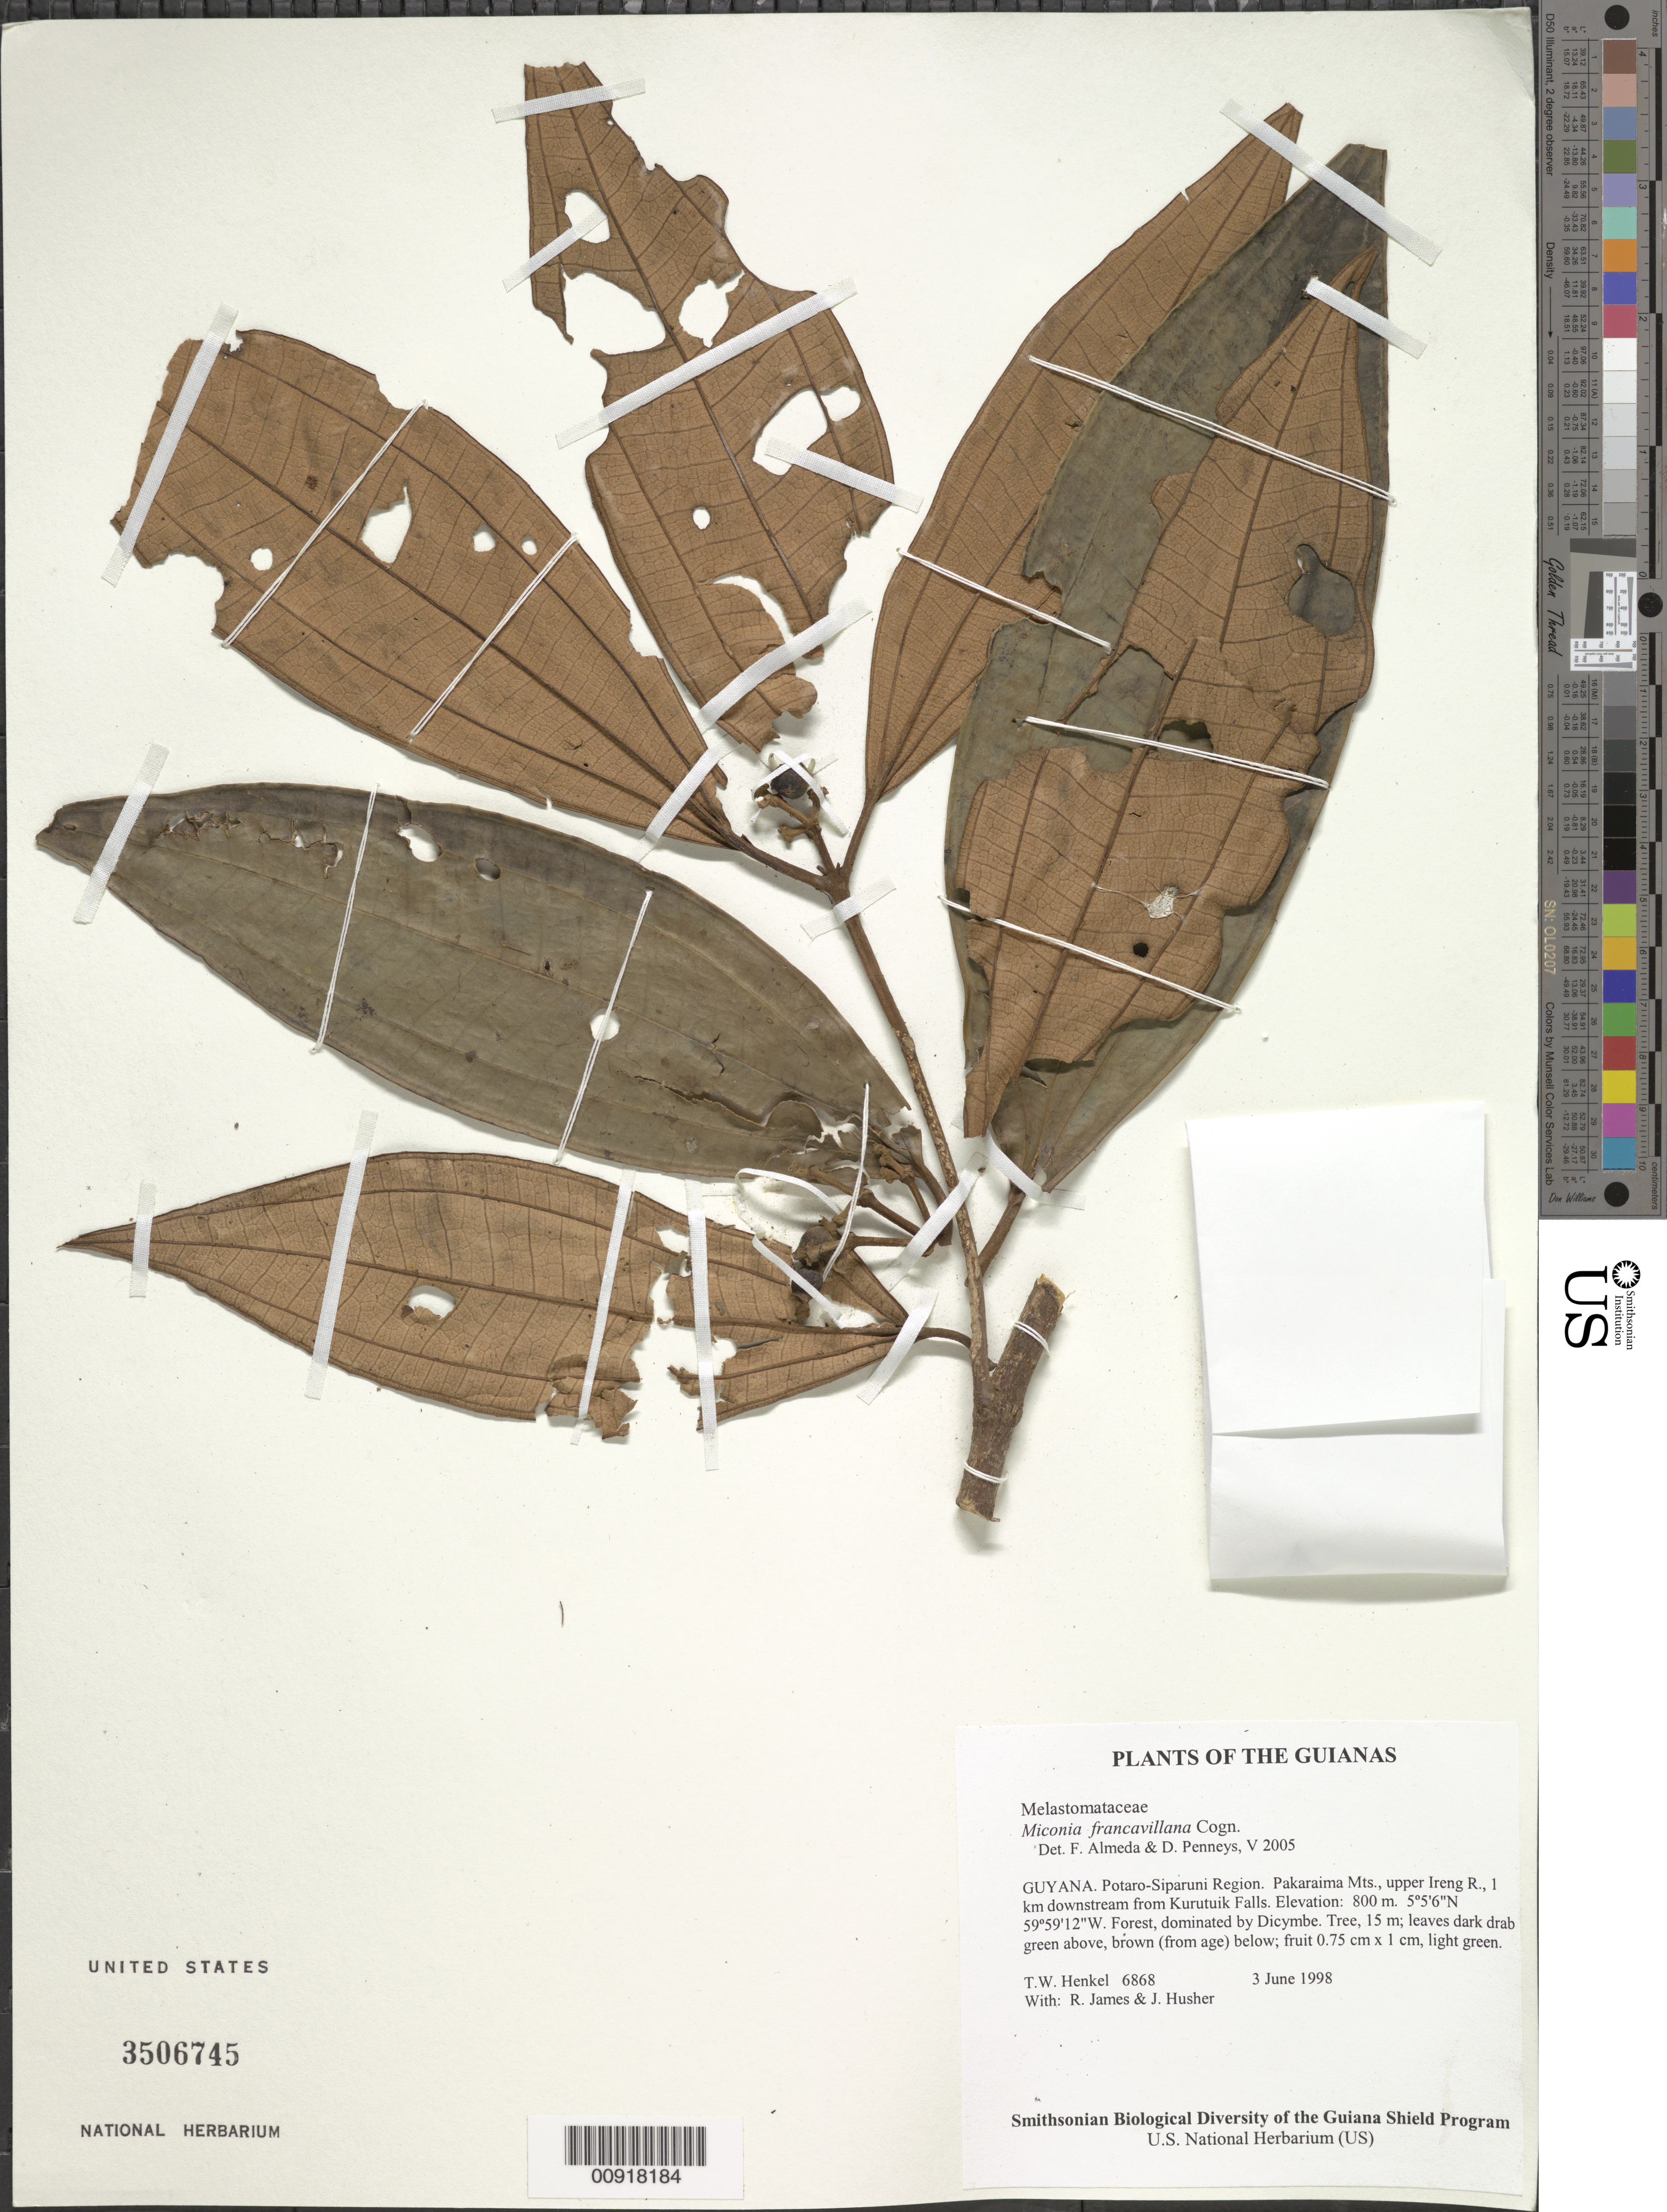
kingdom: Plantae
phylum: Tracheophyta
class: Magnoliopsida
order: Myrtales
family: Melastomataceae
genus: Miconia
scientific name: Miconia francavillana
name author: Cogn.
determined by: Almeda, F.; Penneys, D. S.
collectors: T. Henkel, R. James & J. Husher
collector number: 6868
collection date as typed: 3 June 1998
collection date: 1998-06-03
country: Guyana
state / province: Potaro-Siparuni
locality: Pakaraima Mts., upper Ireng R., 1 km downstream from Kurutuik Falls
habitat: Forest, dominated by Dicymbe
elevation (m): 800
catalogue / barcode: US 3506745